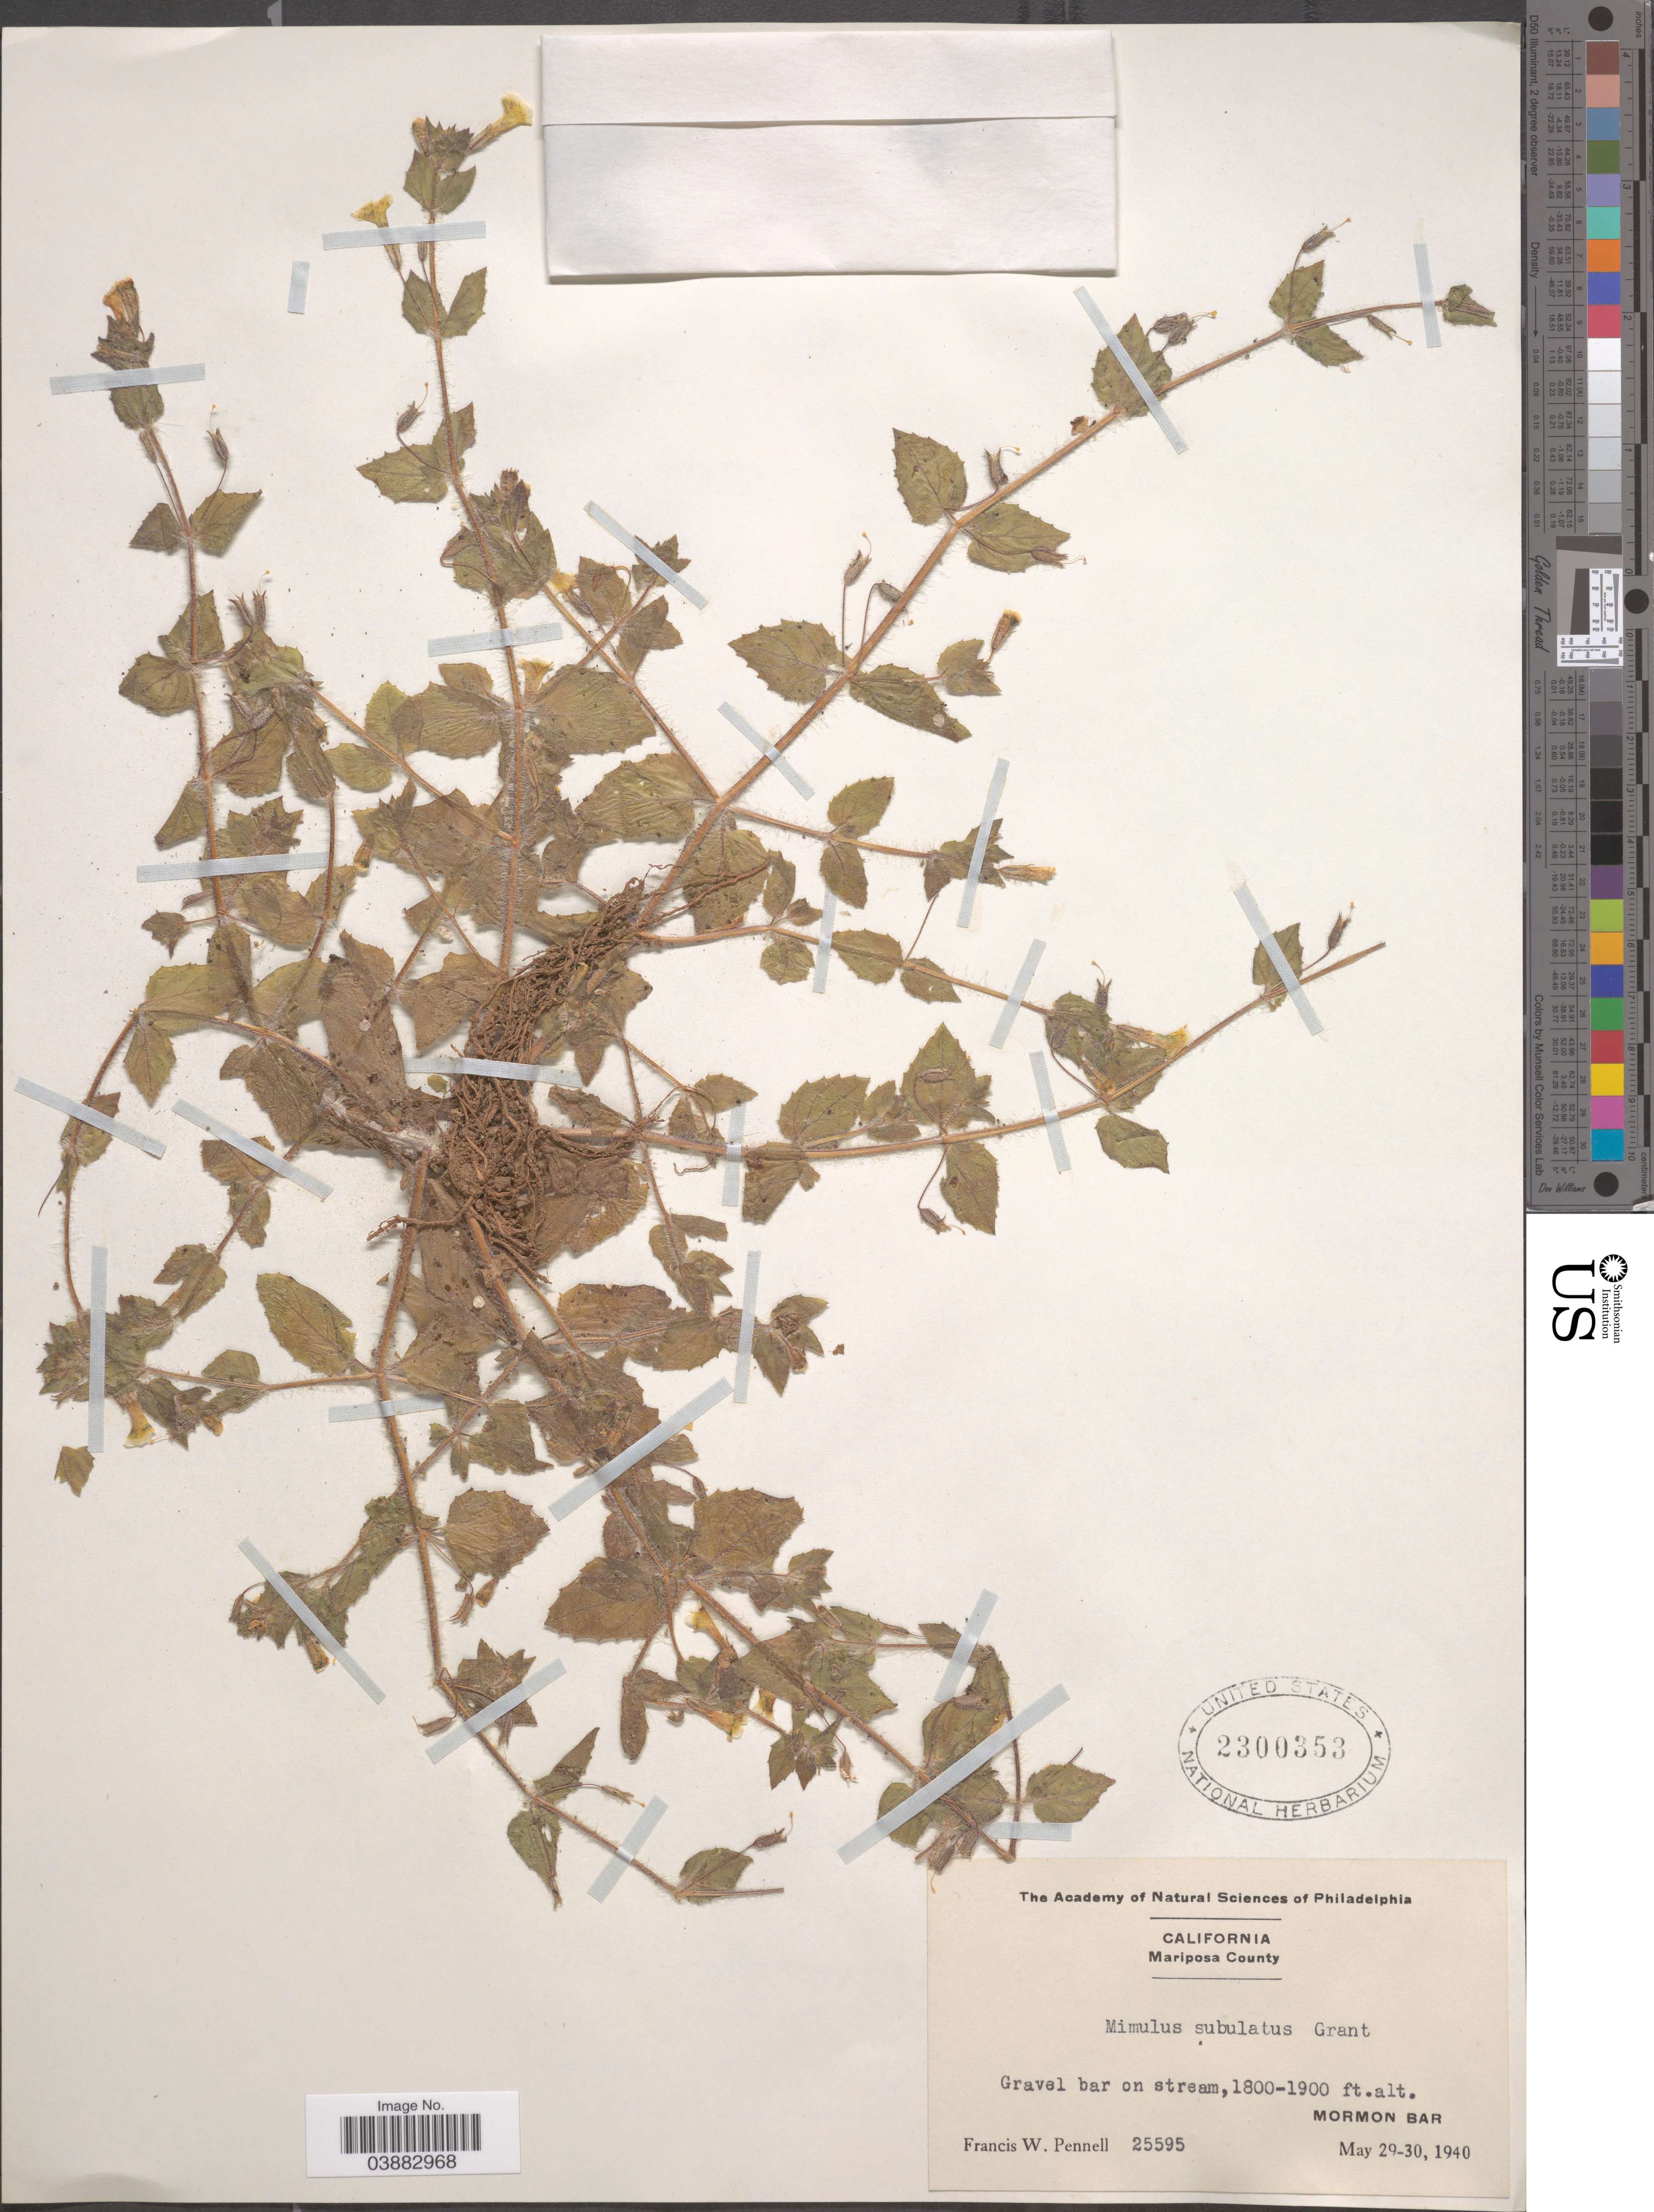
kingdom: Plantae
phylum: Tracheophyta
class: Magnoliopsida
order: Lamiales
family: Phrymaceae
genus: Mimulus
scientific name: Mimulus subulatus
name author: (A.L. Grant) Pennell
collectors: F. W. Pennell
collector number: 25595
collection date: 1940-05-29/1940-05-30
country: United States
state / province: California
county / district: Mariposa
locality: Mariposa County. Mormon Bar.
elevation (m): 549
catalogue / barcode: US 2300353